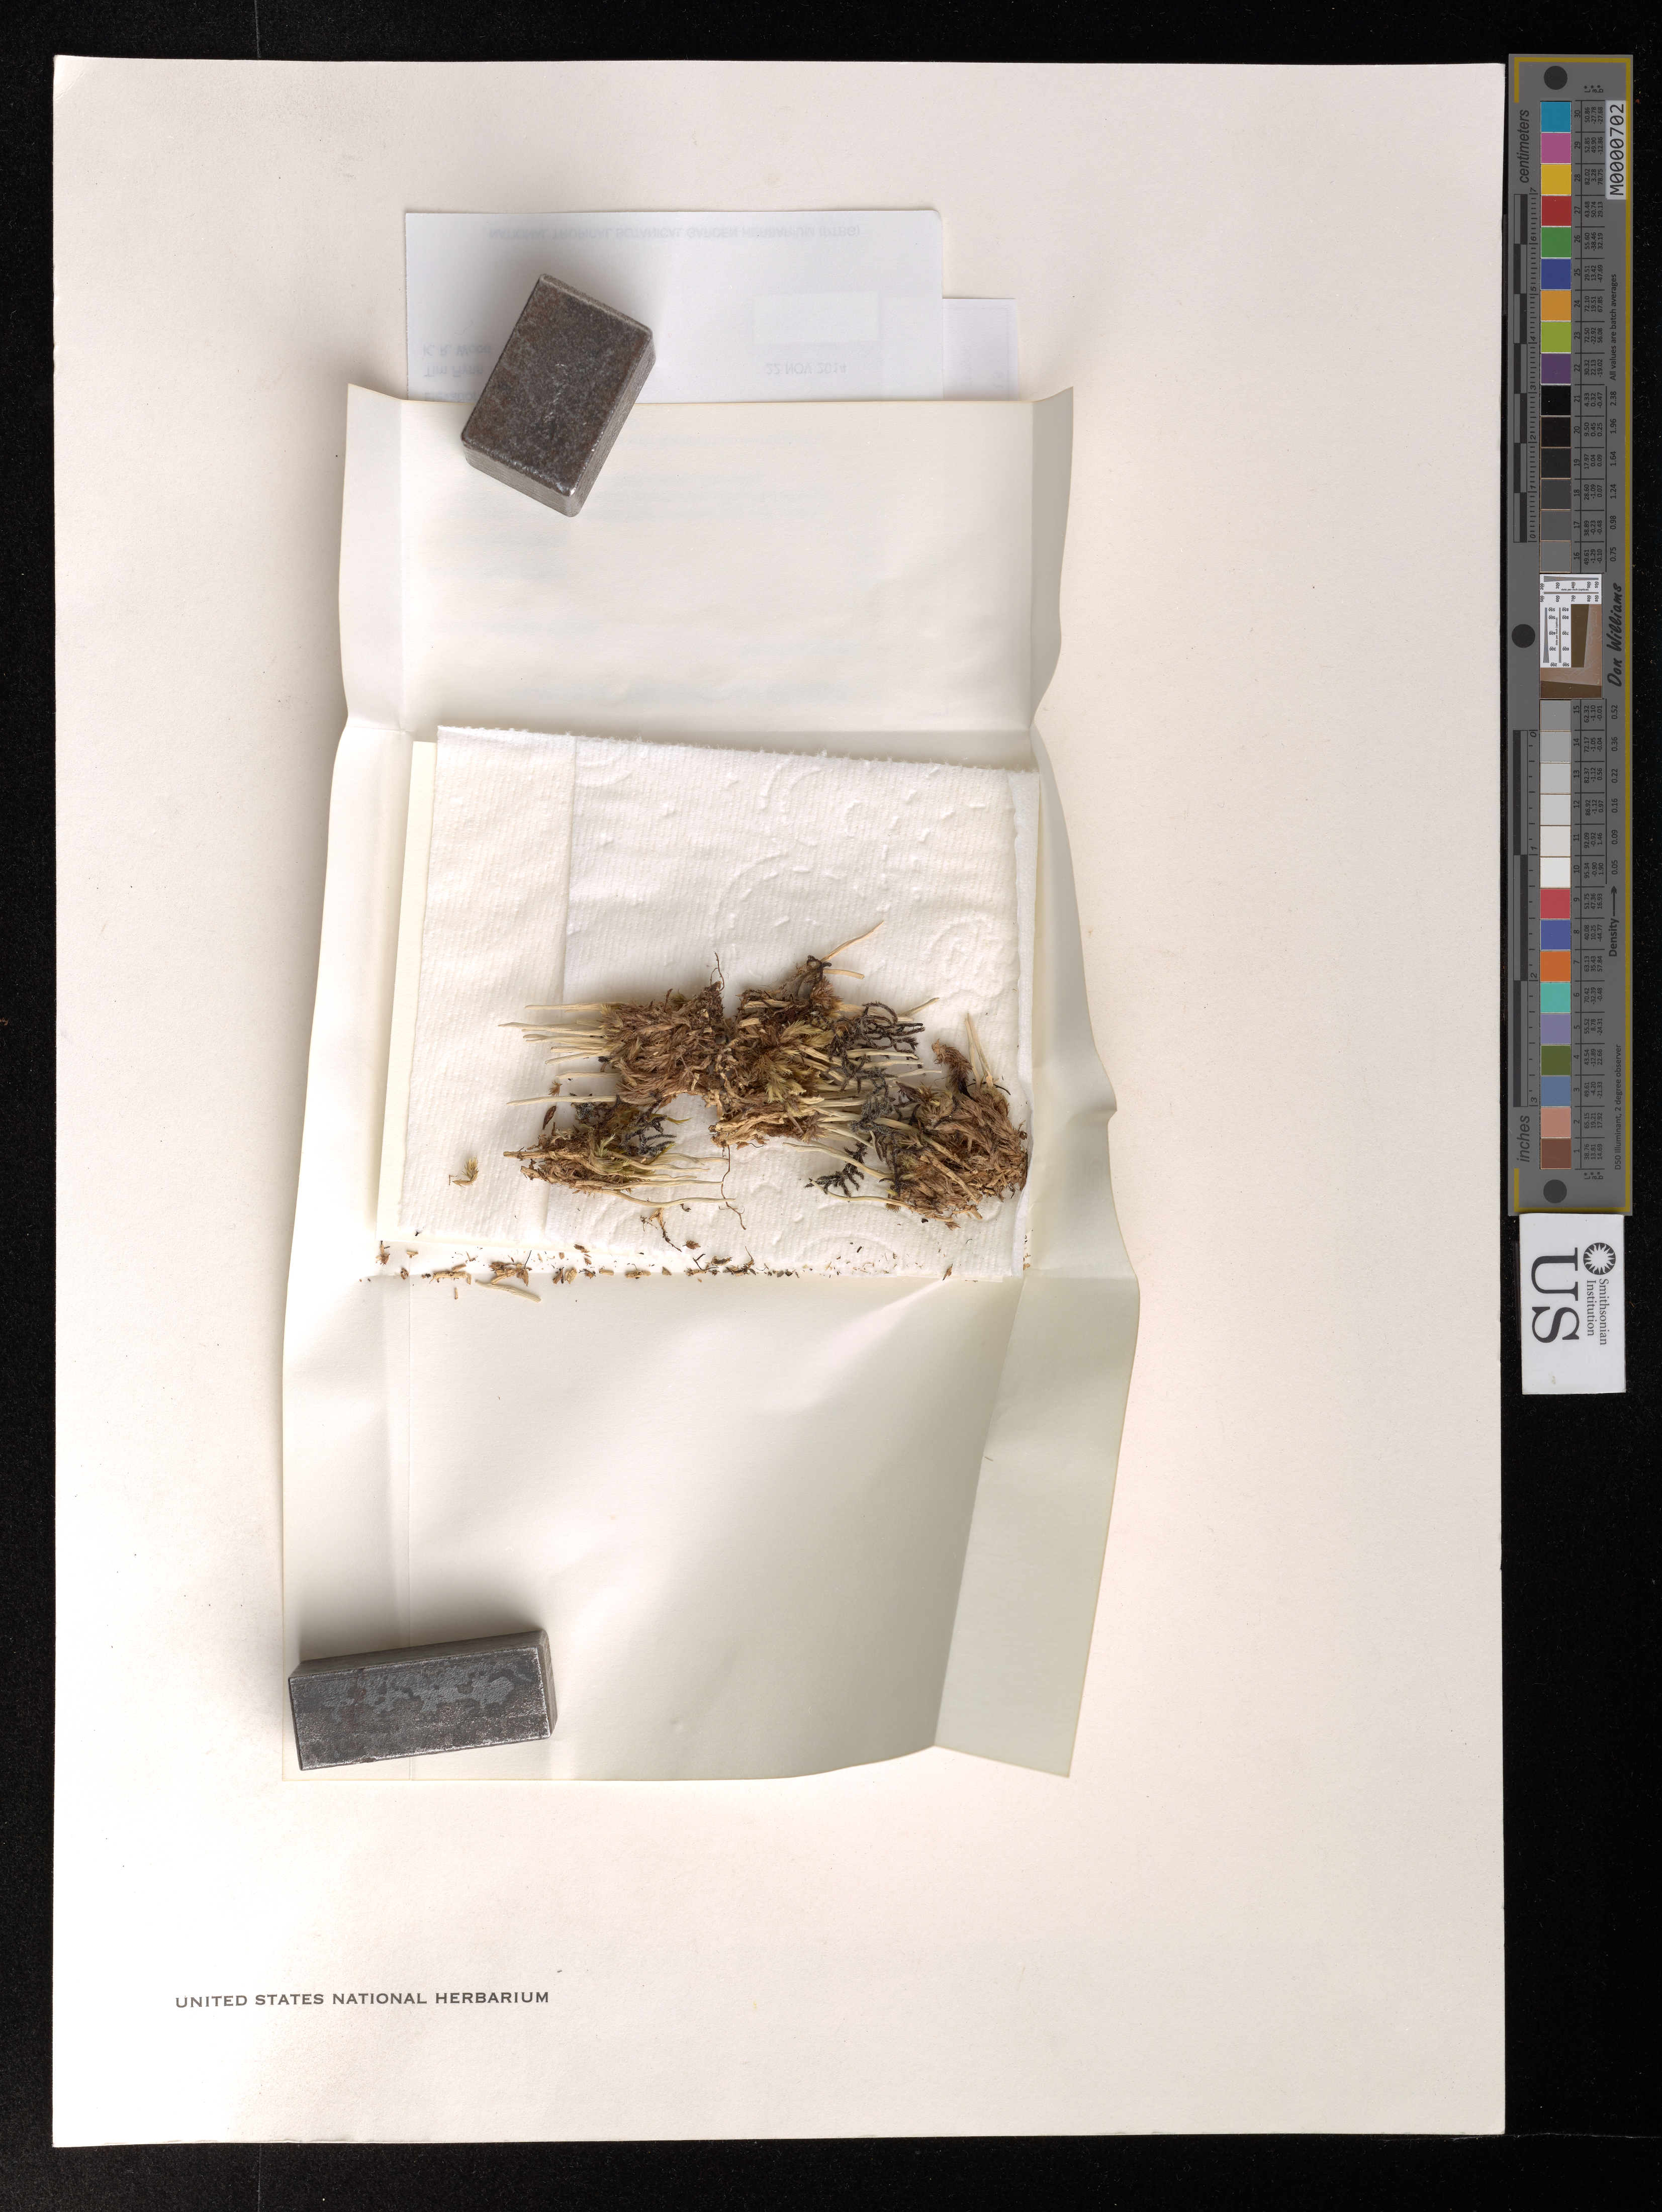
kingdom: Fungi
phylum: Ascomycota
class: Lecanoromycetes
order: Pertusariales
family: Icmadophilaceae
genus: Siphula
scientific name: Siphula subulata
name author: Kremp.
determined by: Smith, C. W.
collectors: T. Flynn & K. R. Wood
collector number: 7999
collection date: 2014-11-22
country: United States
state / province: Hawaii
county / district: Kauai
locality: Kuai Waimea District. Alakai Swamp along boardwalk.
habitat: High elevation bog with raised hummocks of stunted vegetation interspersed with areas of boggy, saturated ground. W/ stunted Metrosideros, Coprosma, Rhynchospora, Lycopodiella.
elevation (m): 1219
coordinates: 22.150422, -159.602707